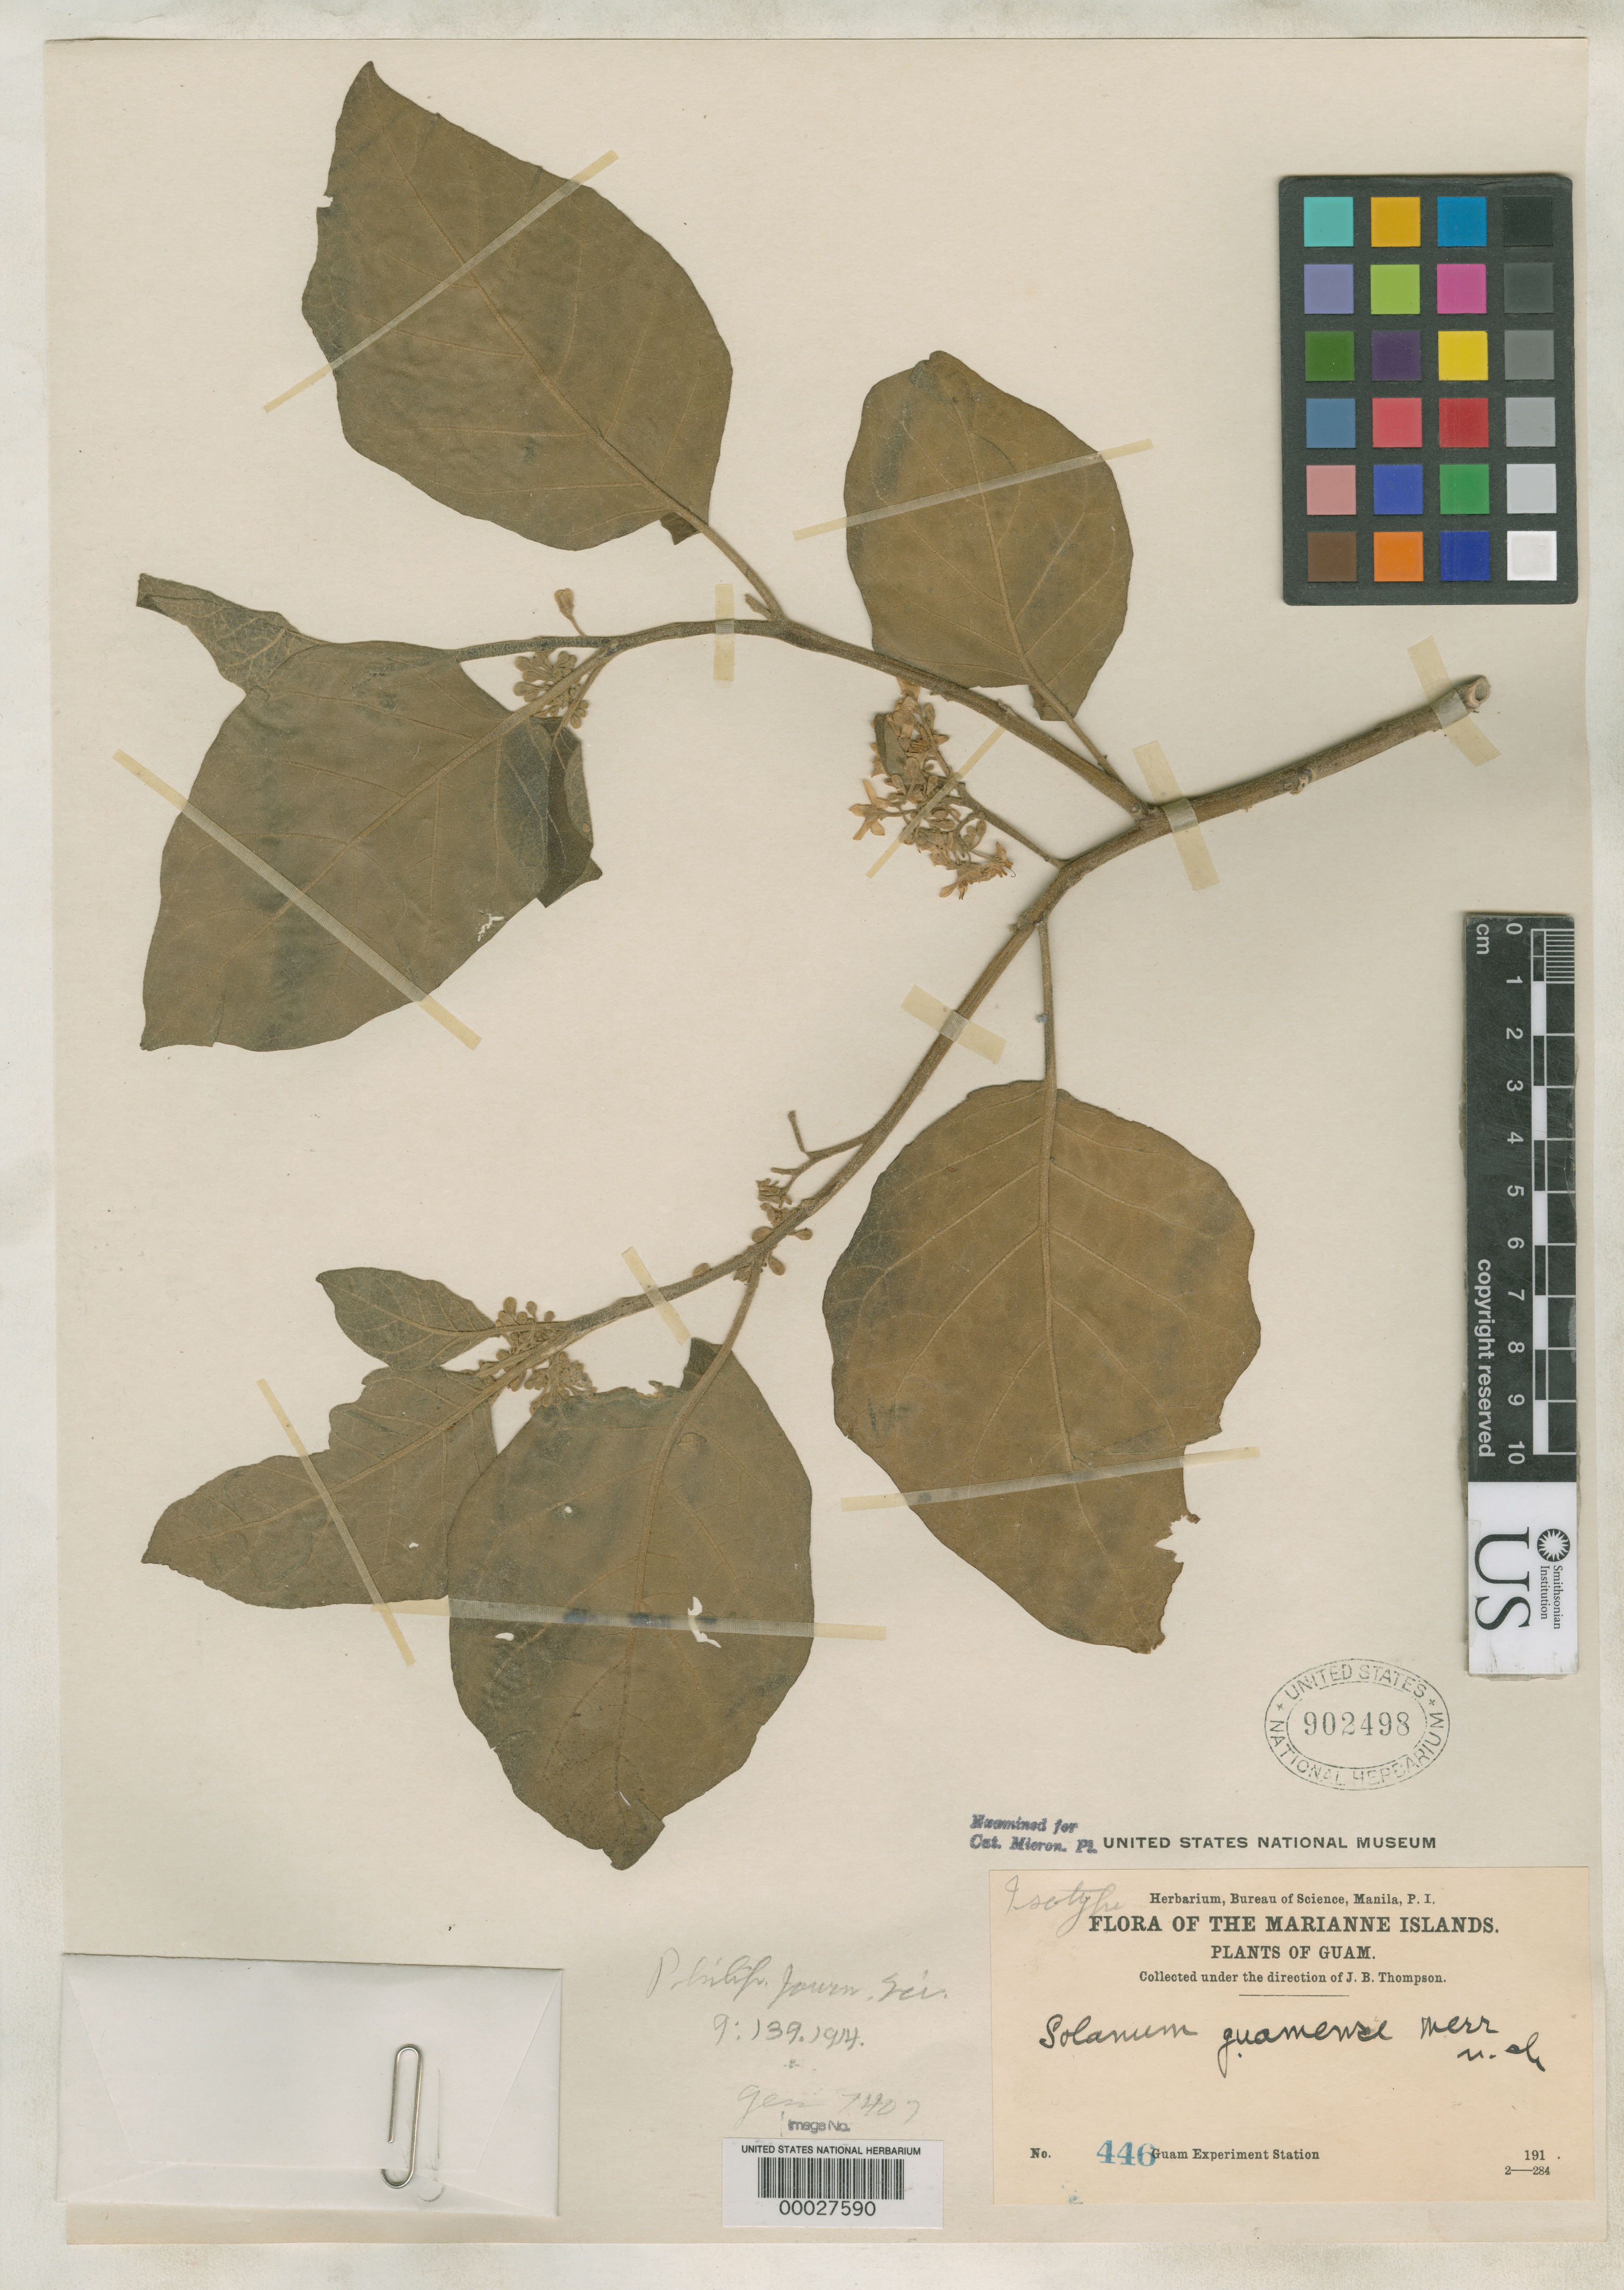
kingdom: Plantae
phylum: Tracheophyta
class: Magnoliopsida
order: Solanales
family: Solanaceae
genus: Solanum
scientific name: Solanum guamense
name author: Merr.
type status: Isotype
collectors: Guam Exp. Sta.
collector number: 446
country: Guam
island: Guam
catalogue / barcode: US 902498